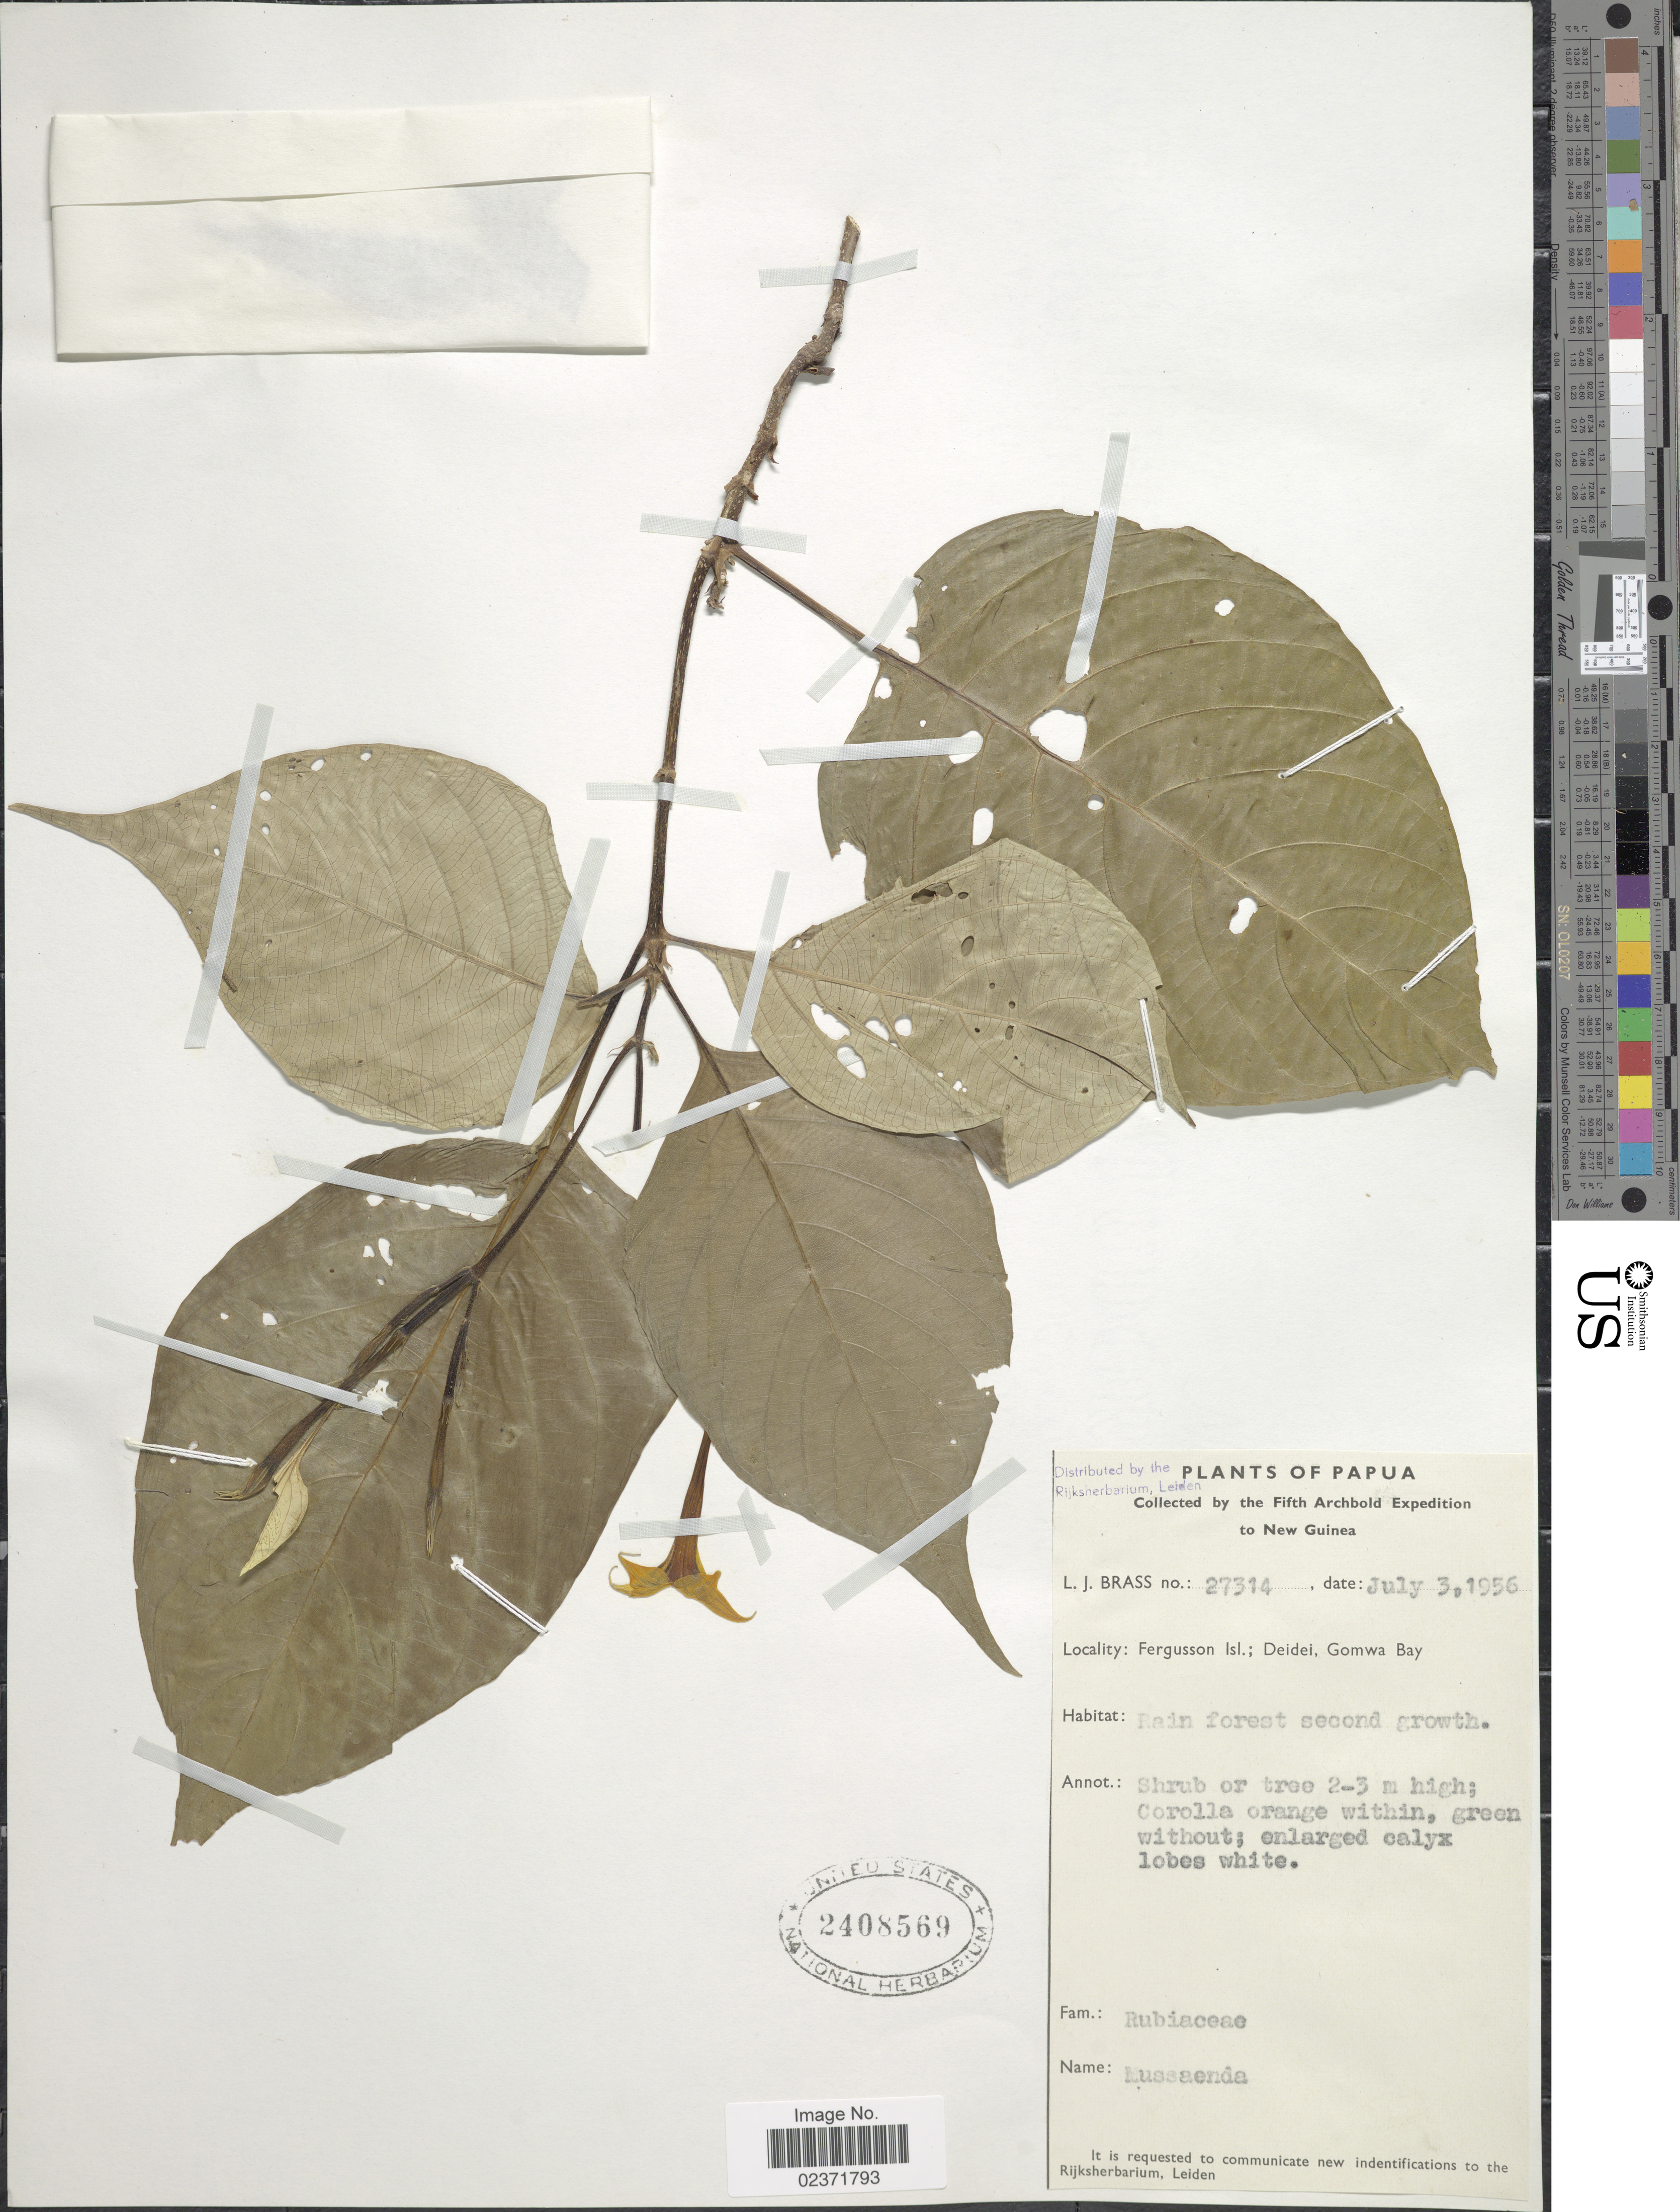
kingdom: Plantae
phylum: Tracheophyta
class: Magnoliopsida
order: Gentianales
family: Rubiaceae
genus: Mussaenda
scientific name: Mussaenda sp.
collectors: L. J. Brass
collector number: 27314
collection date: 1956-07-03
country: Papua New Guinea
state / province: Milne Bay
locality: Papua, New Guinea, Fergusson Isl.; Deidei, Gomwa Bay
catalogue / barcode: US 2408569